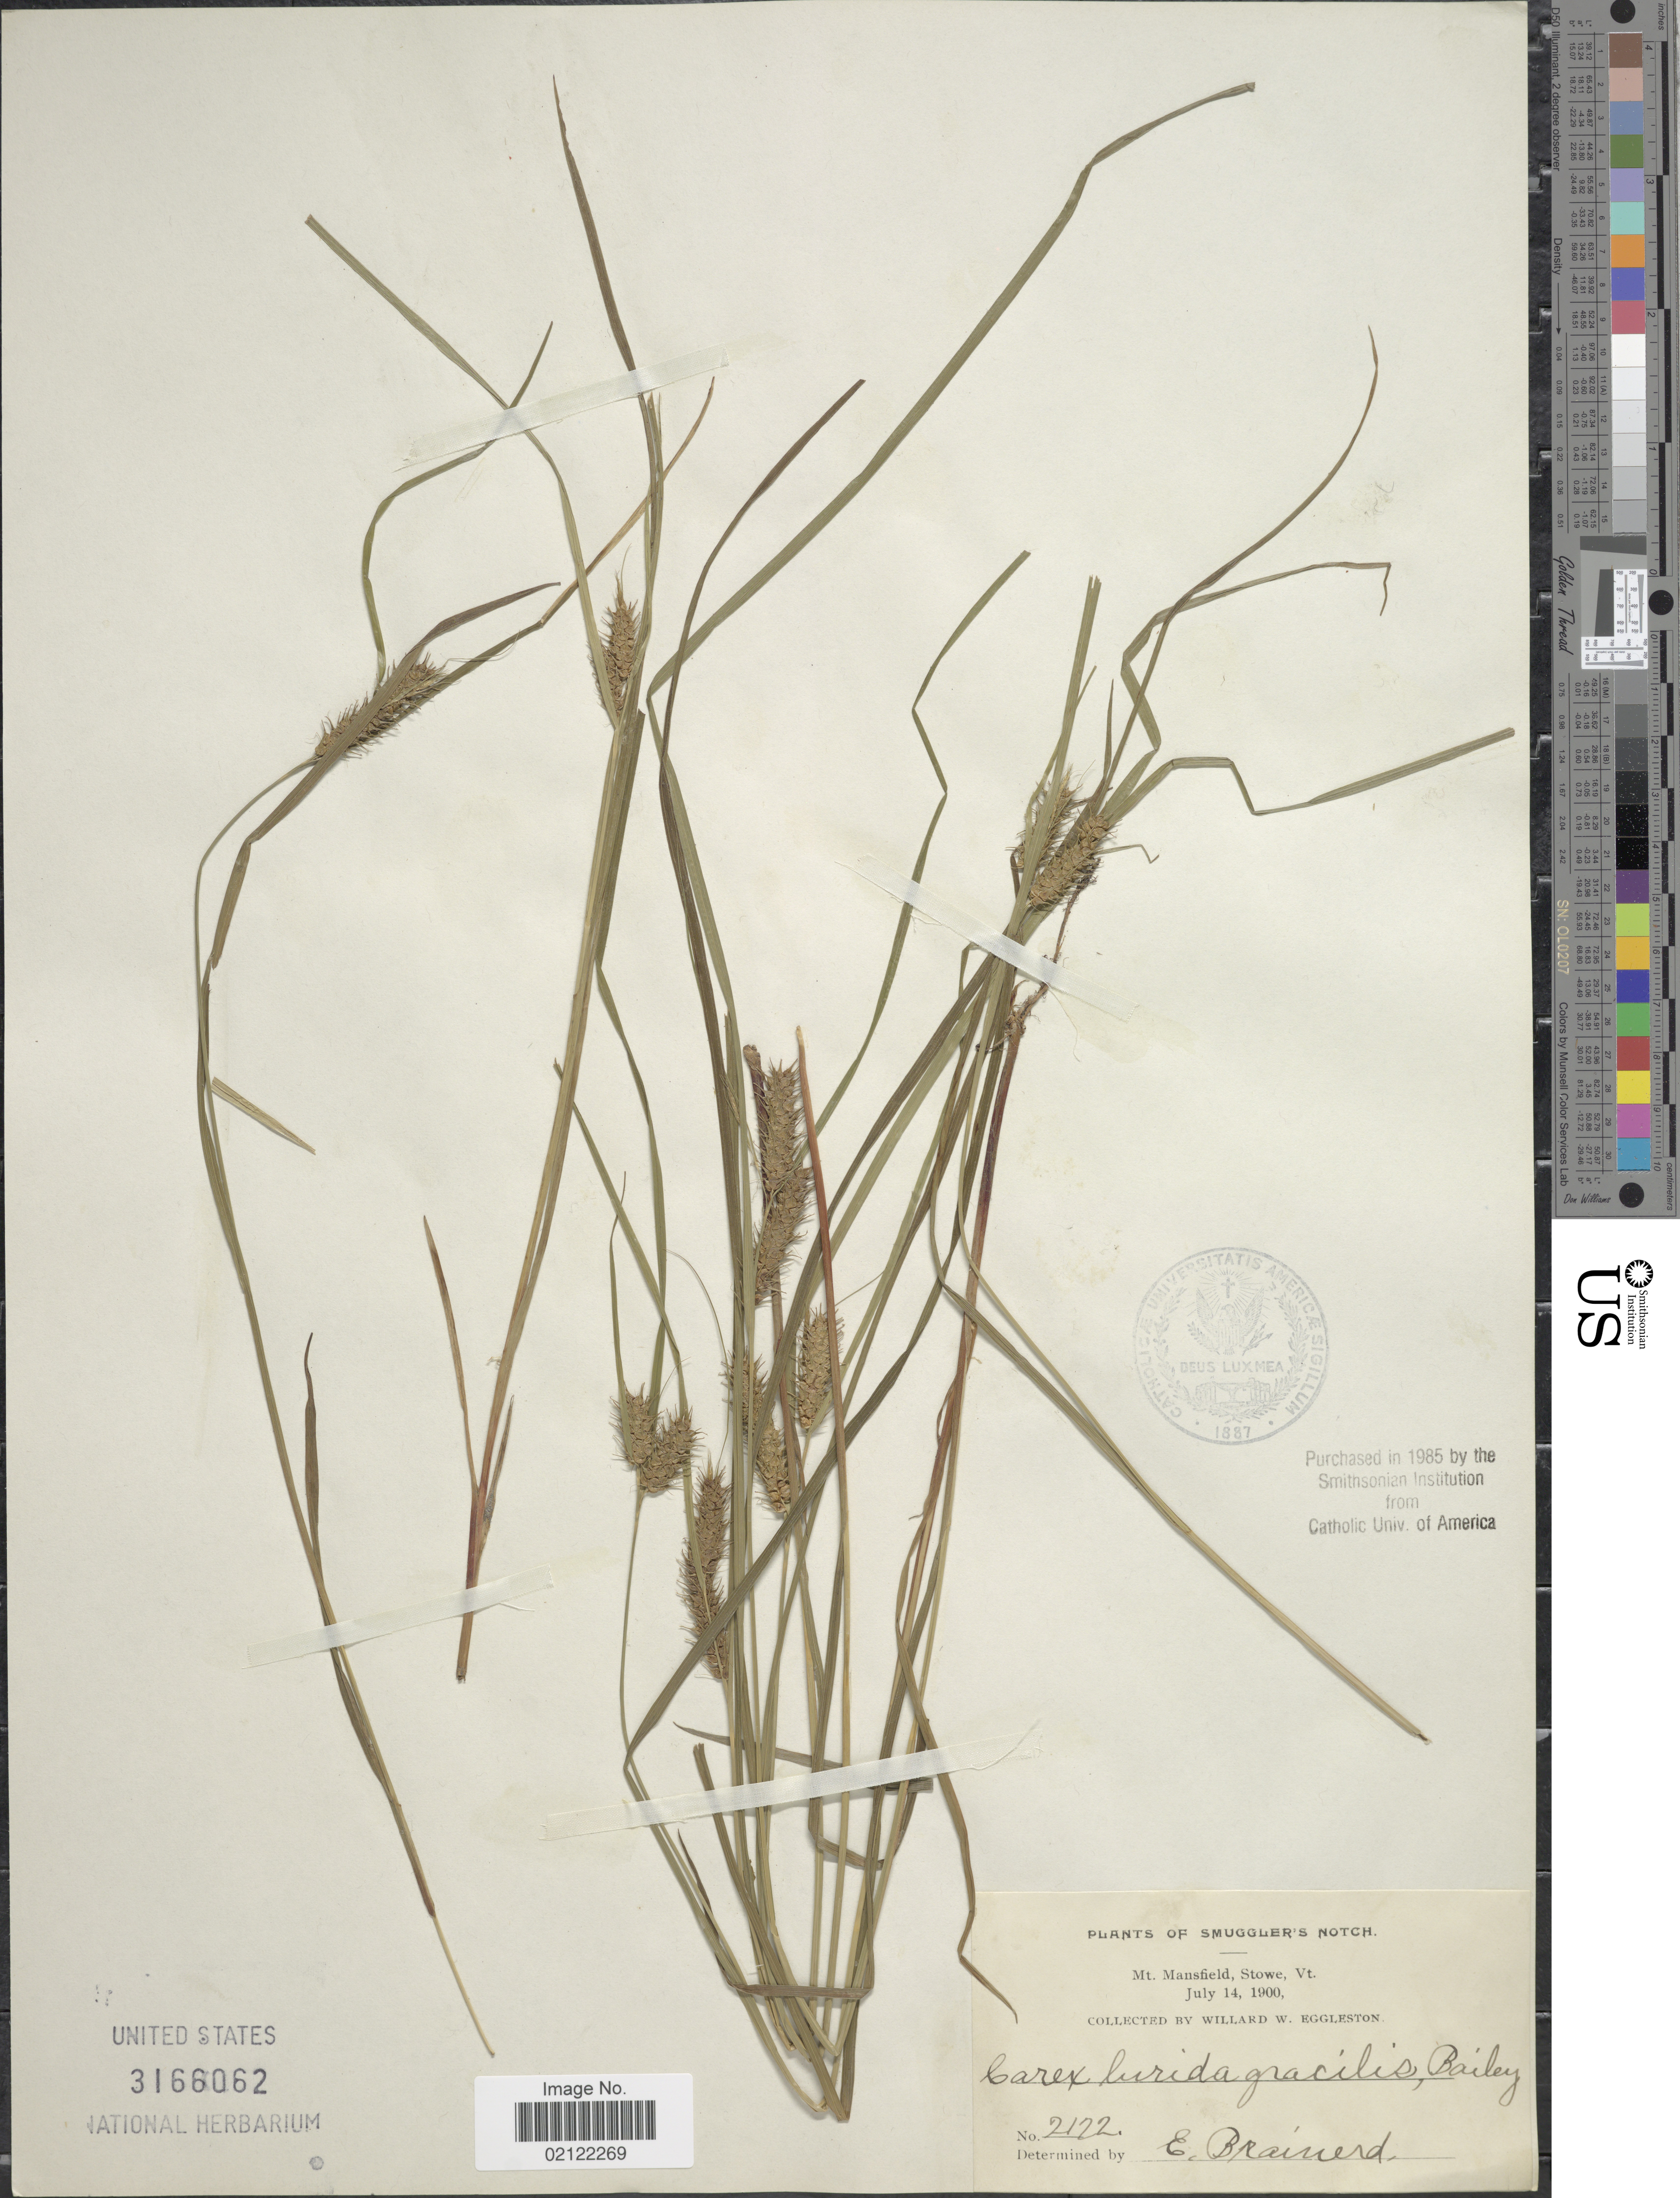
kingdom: Plantae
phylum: Tracheophyta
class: Liliopsida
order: Poales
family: Cyperaceae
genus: Carex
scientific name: Carex lurida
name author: Wahlenb.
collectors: W. W. Eggleston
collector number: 2122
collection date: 1900-07-14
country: United States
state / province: Vermont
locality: Smuggler's Notch. Mt. Mansfield, Stowe, Vt.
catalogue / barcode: US 3166062